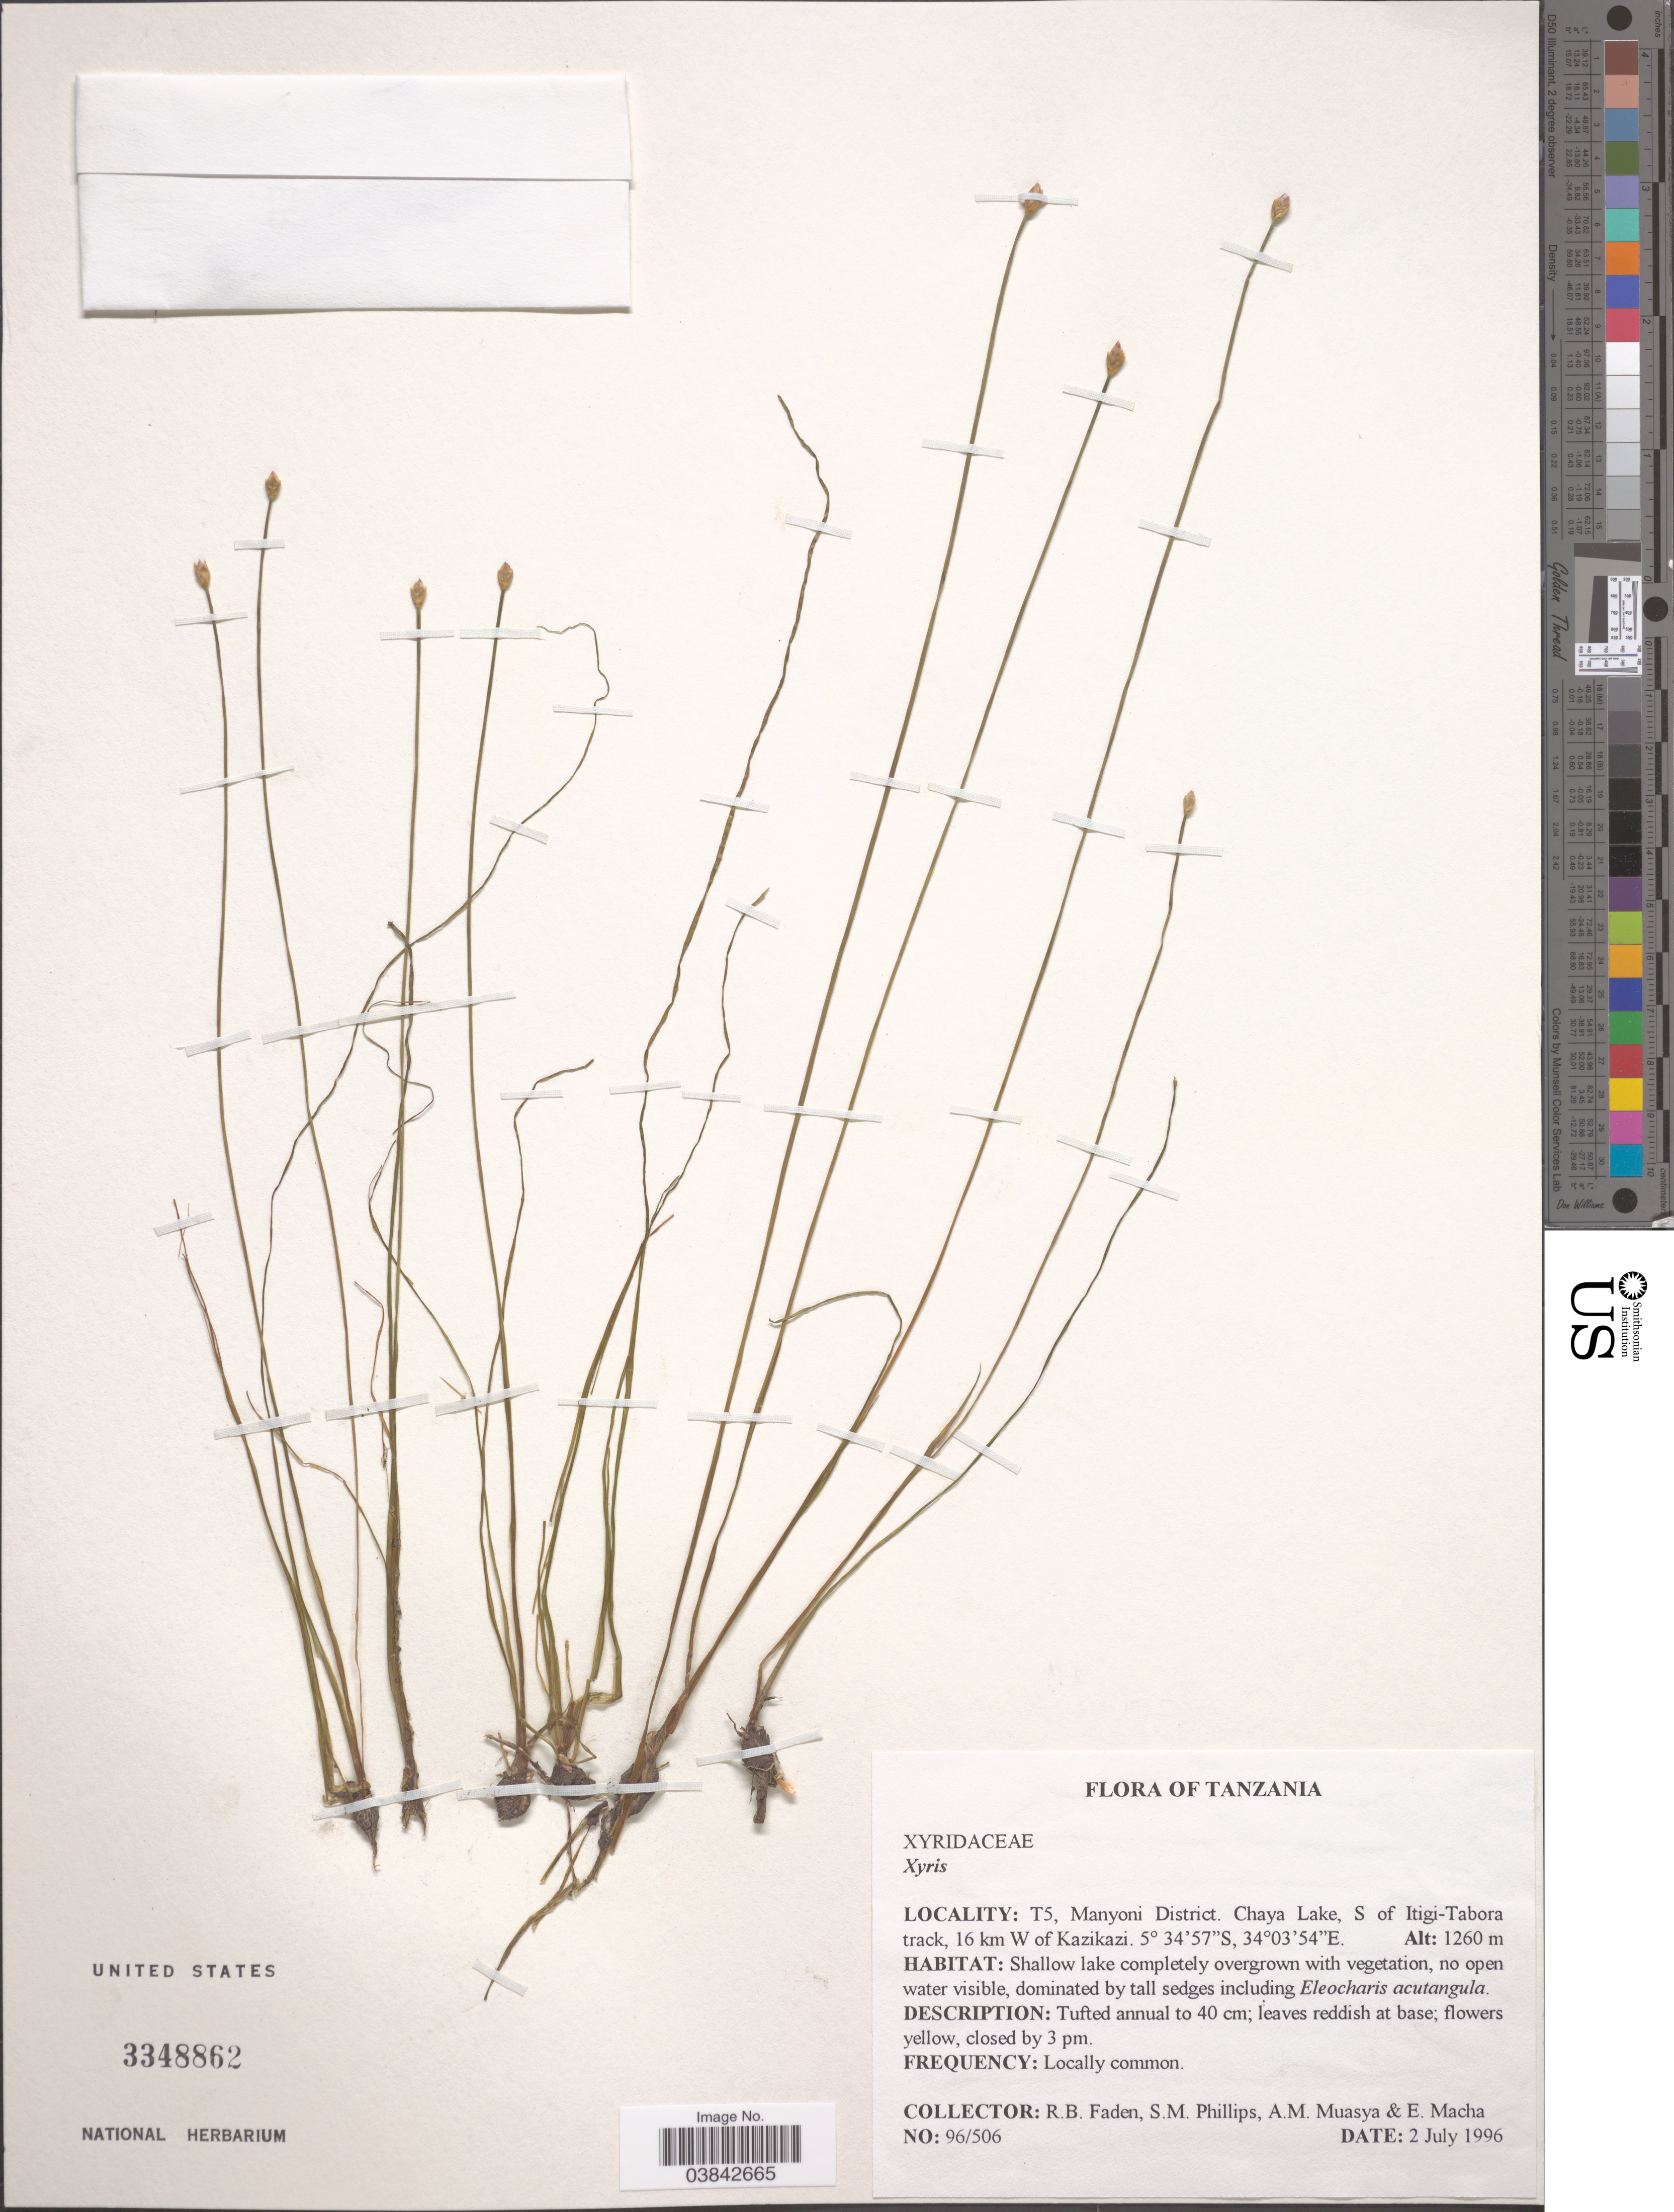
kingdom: Plantae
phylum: Tracheophyta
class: Liliopsida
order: Poales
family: Xyridaceae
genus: Xyris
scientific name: Xyris sp.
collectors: R. B. Faden, S. M. Phillips, A. Muasya & E. Macha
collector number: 96/506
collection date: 1996-07-02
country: Tanzania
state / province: Tabora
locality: T5, Manyoni District. Chaya Lake, S of Itigi-Tabora track, 16 km W of Kazikazi.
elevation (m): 1260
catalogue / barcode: US 3348862